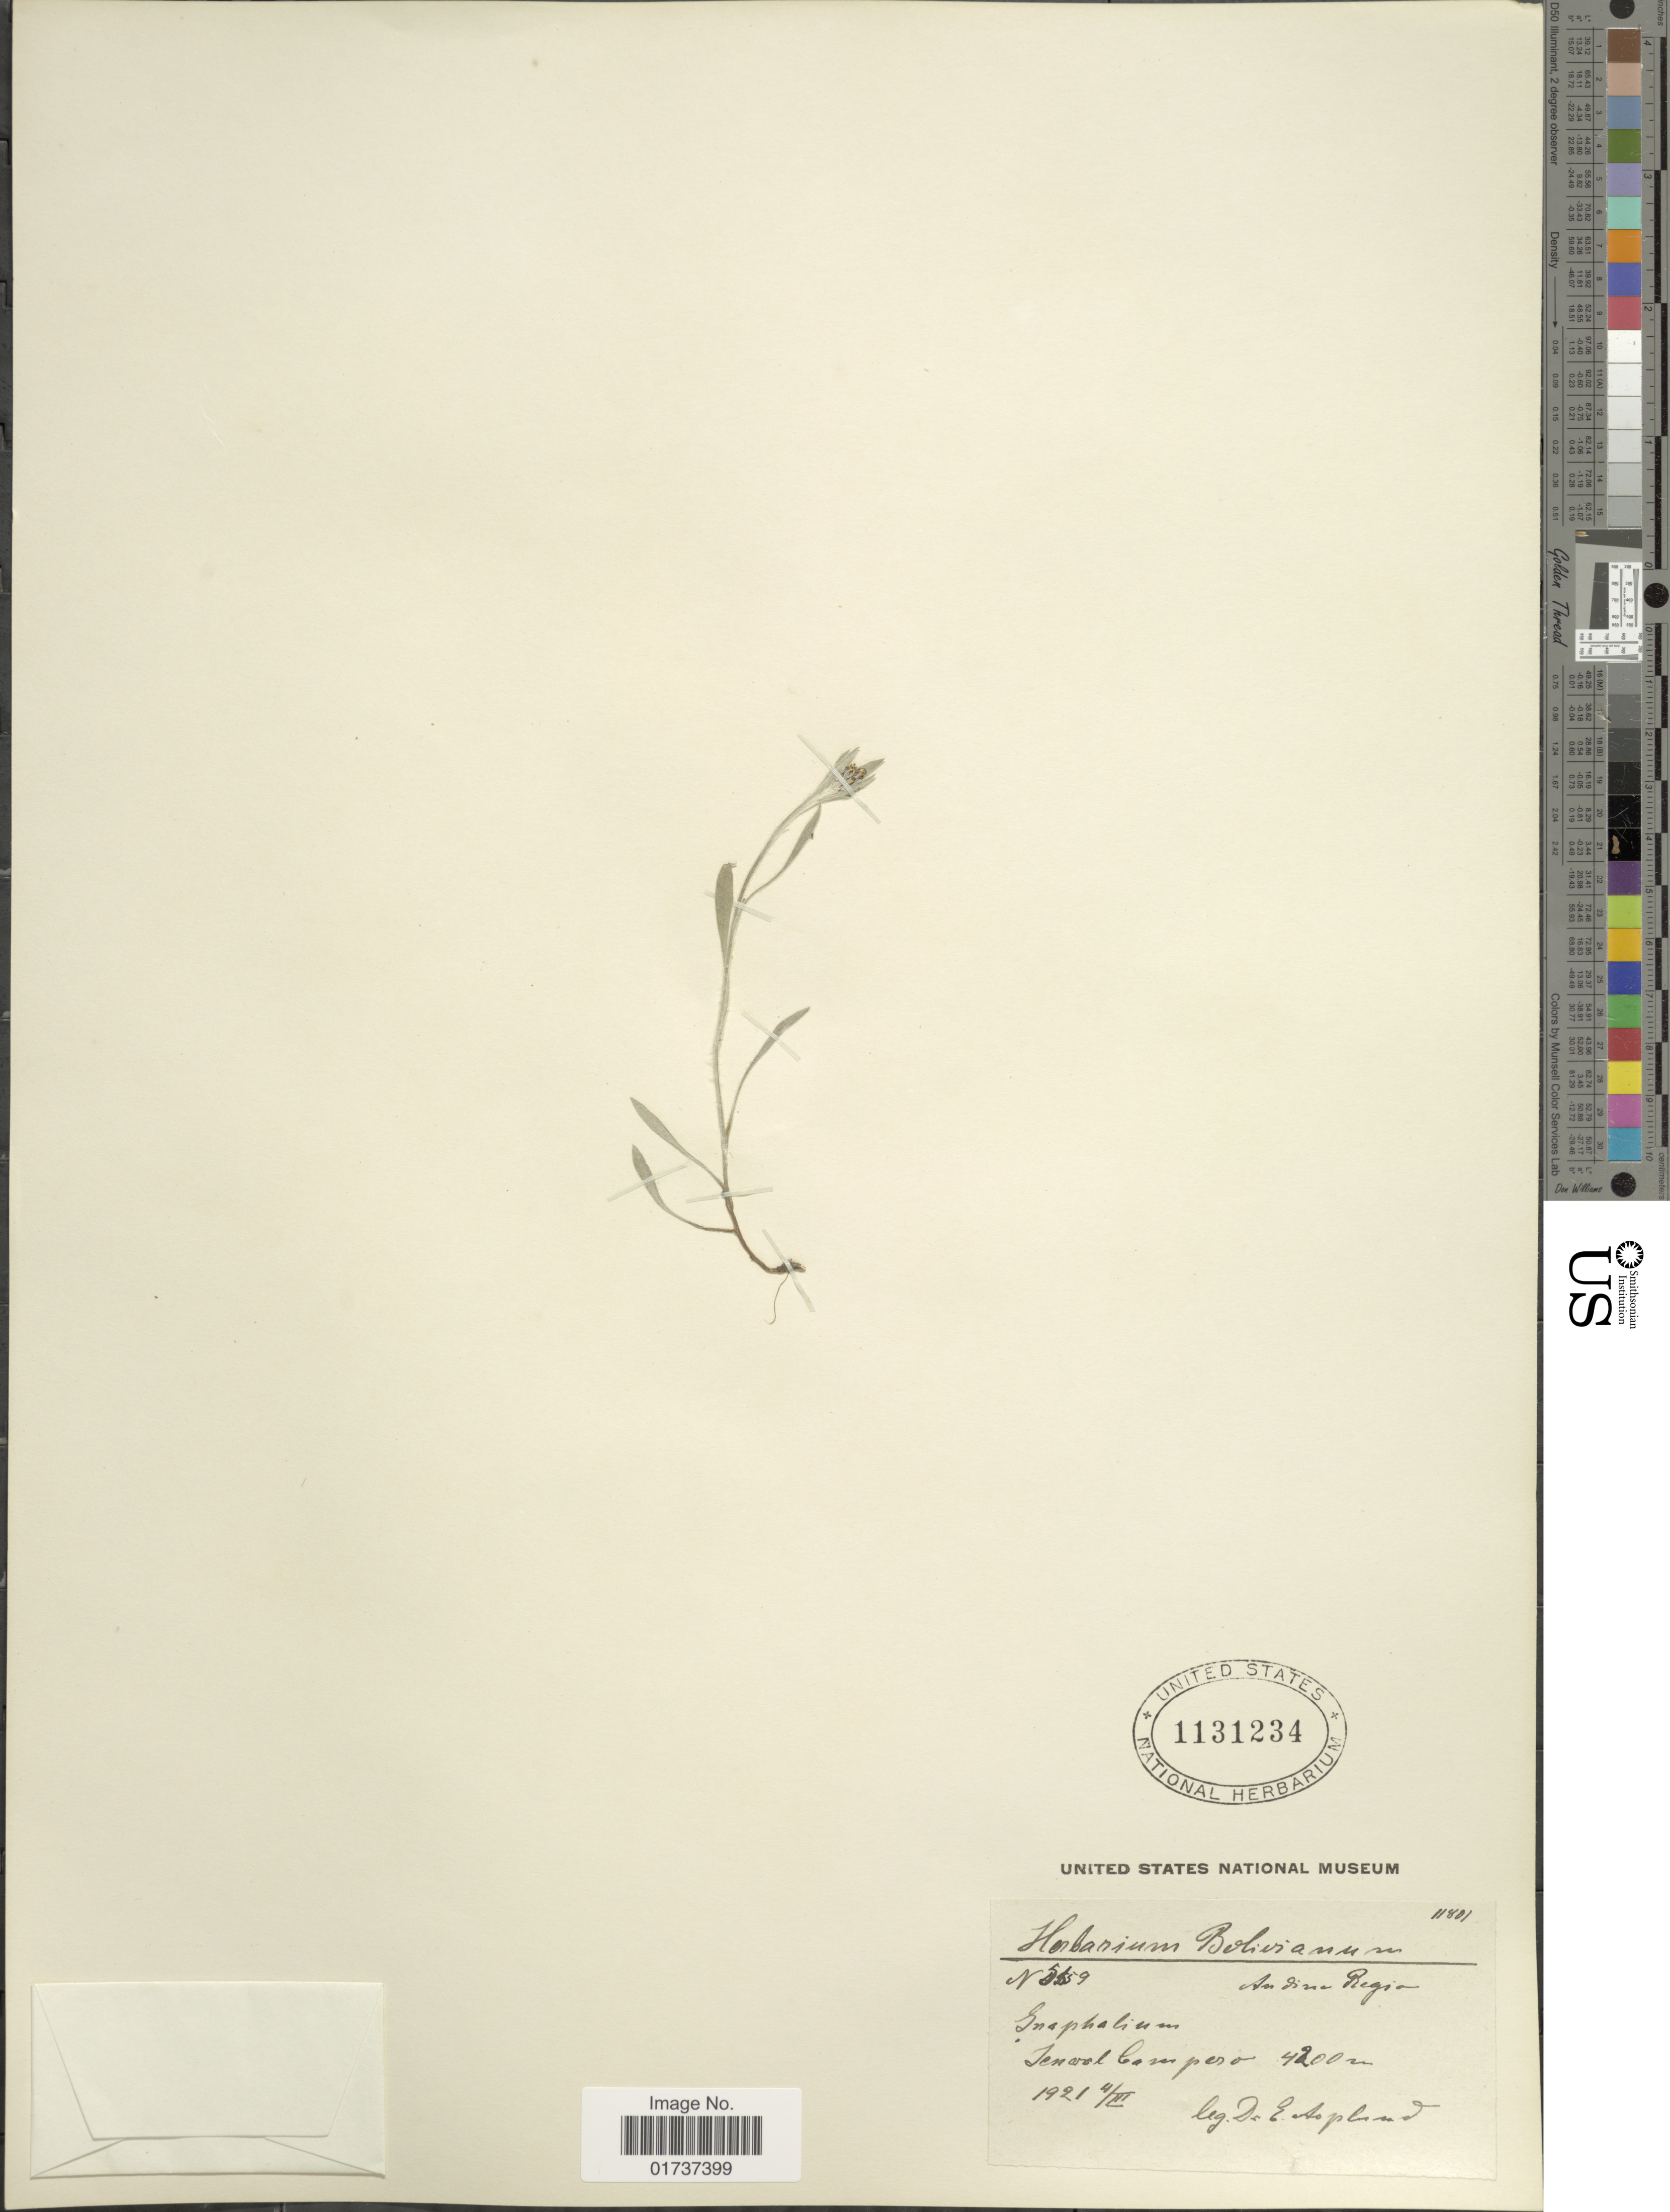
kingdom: Plantae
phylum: Tracheophyta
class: Magnoliopsida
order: Asterales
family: Asteraceae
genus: Gnaphalium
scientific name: Gnaphalium sp.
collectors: E. Asplund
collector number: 5659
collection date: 1921-03-04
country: Bolivia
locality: Andine Region, teneral Campero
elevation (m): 4200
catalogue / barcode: US 1131234